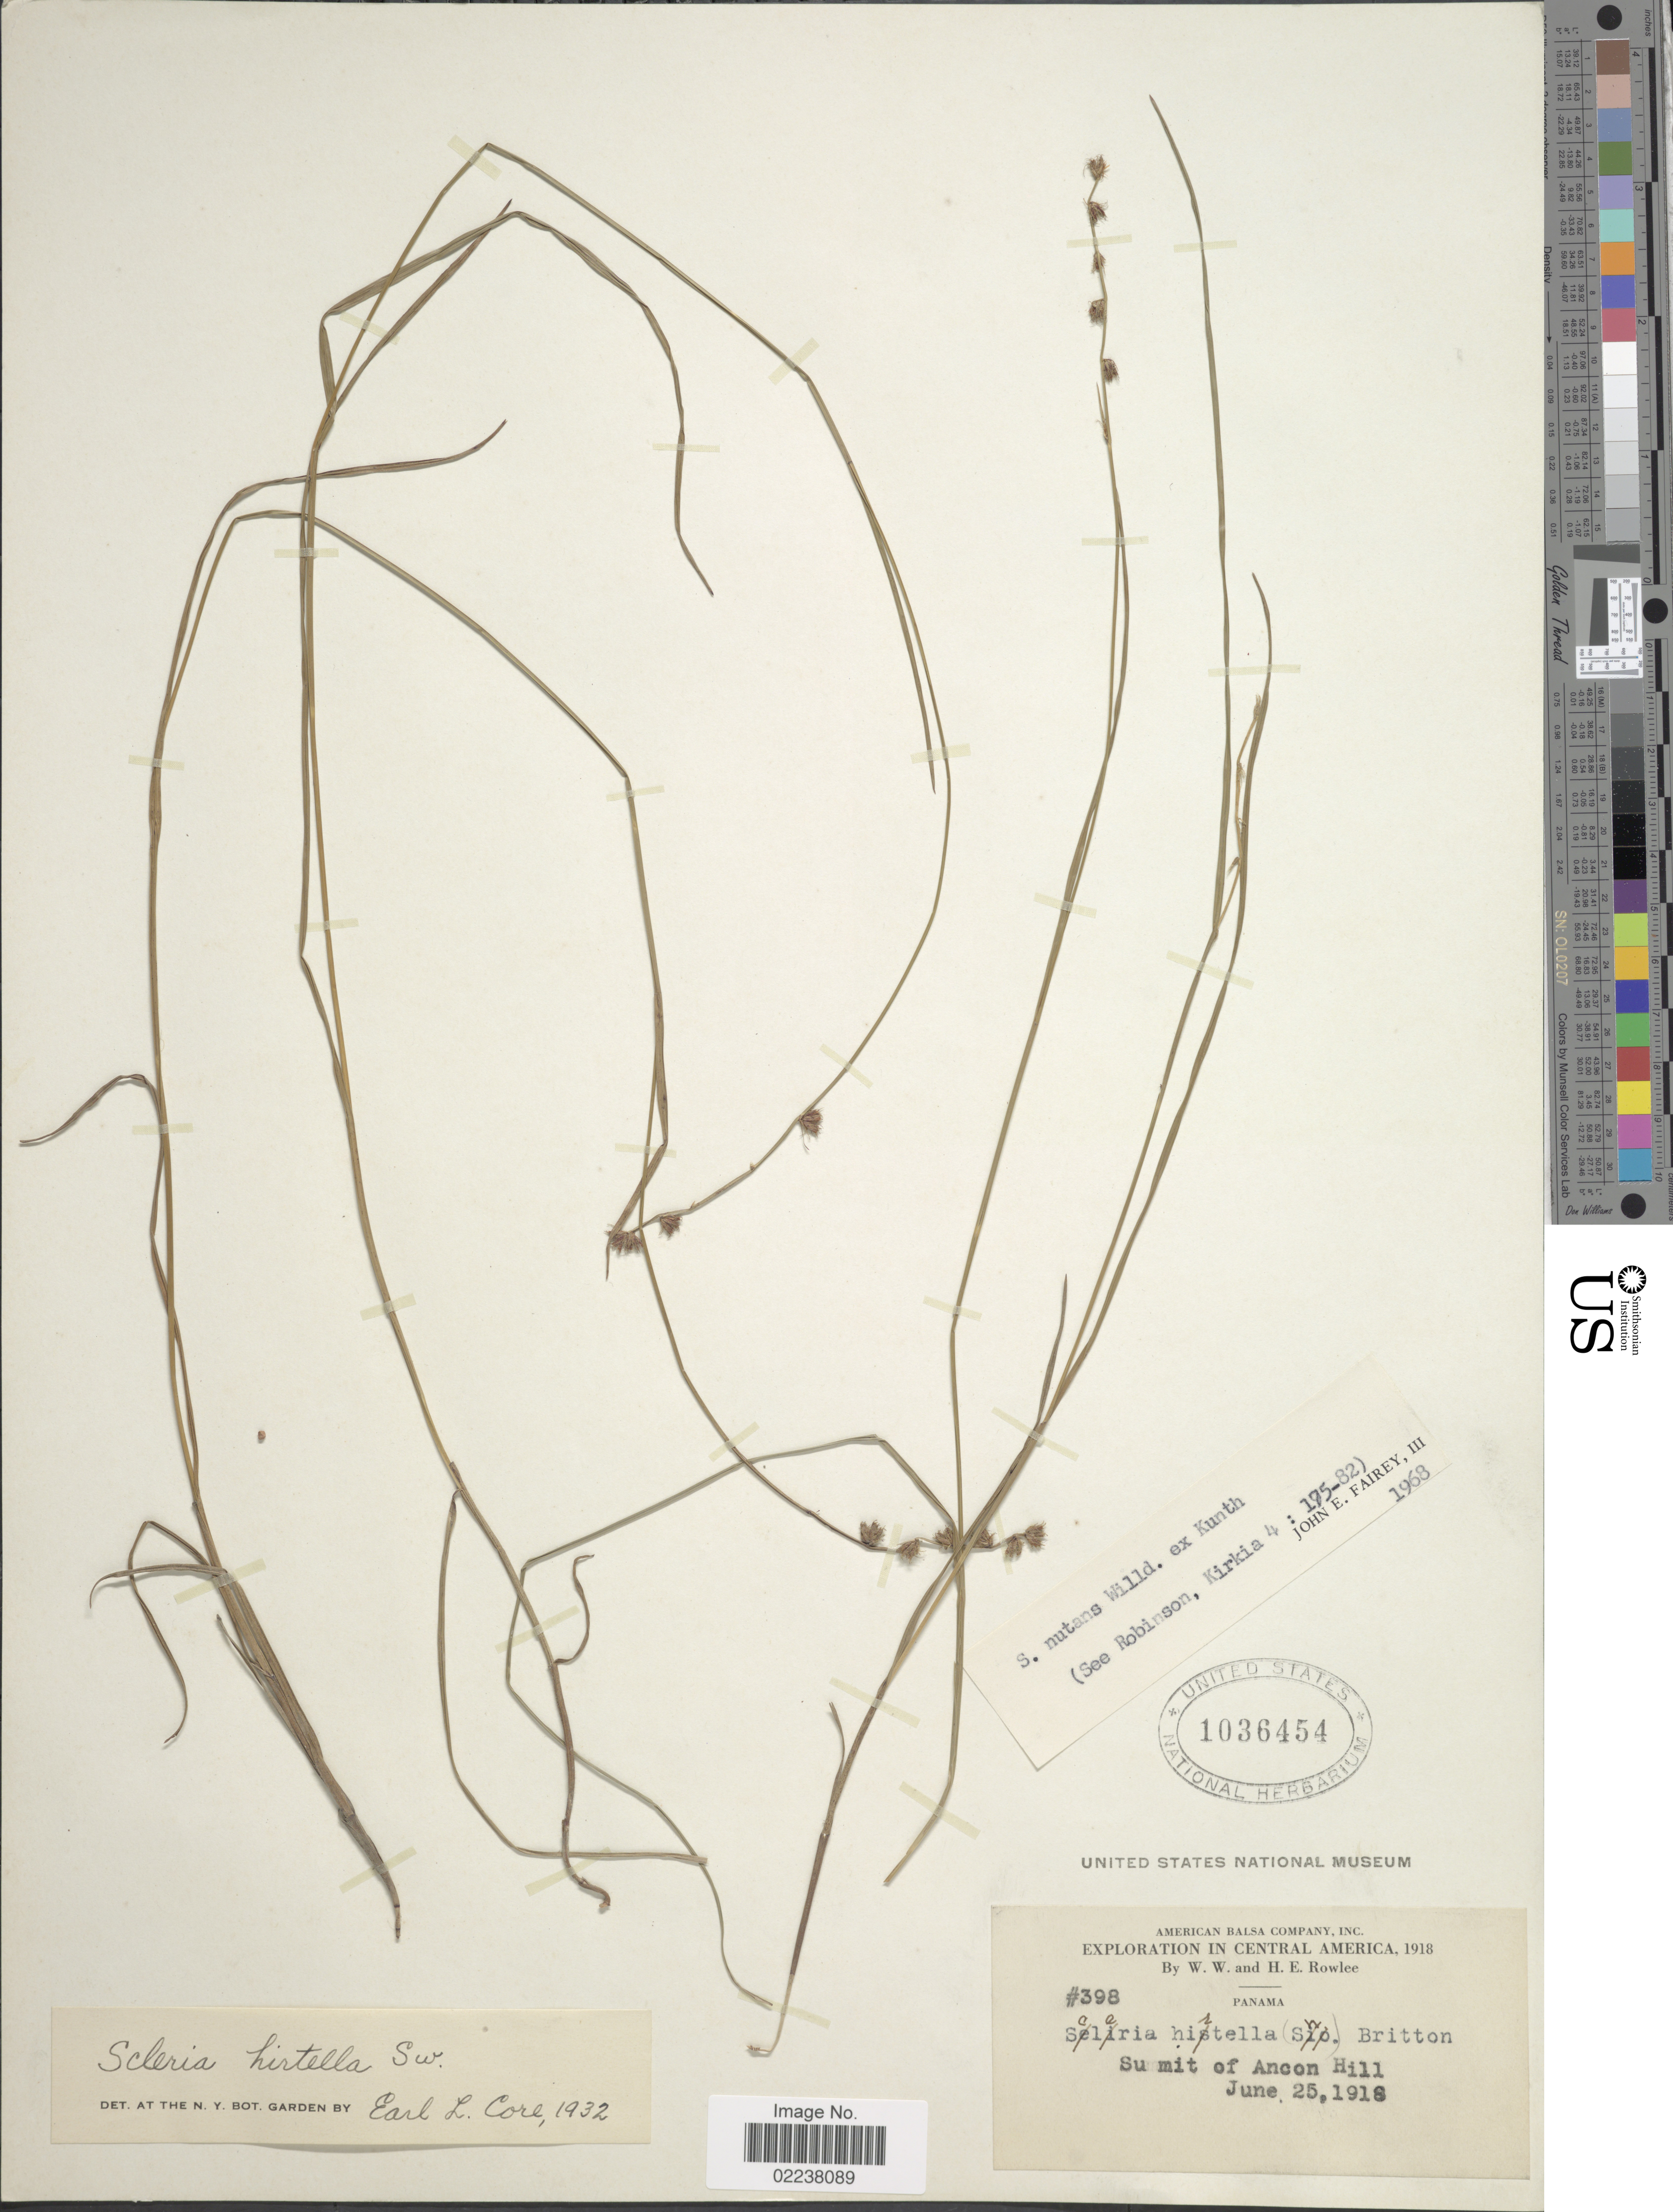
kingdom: Plantae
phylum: Tracheophyta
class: Liliopsida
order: Poales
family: Cyperaceae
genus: Scleria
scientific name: Scleria distans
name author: Poir.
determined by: Strong, Mark T., (BOT), Smithsonian Institution - National Museum of Natural History (UNITED STATES)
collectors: W. W. Rowlee & H. E. Rowlee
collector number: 398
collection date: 1918-06-25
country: Panama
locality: Summit of Ancon Hill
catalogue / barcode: US 1036454